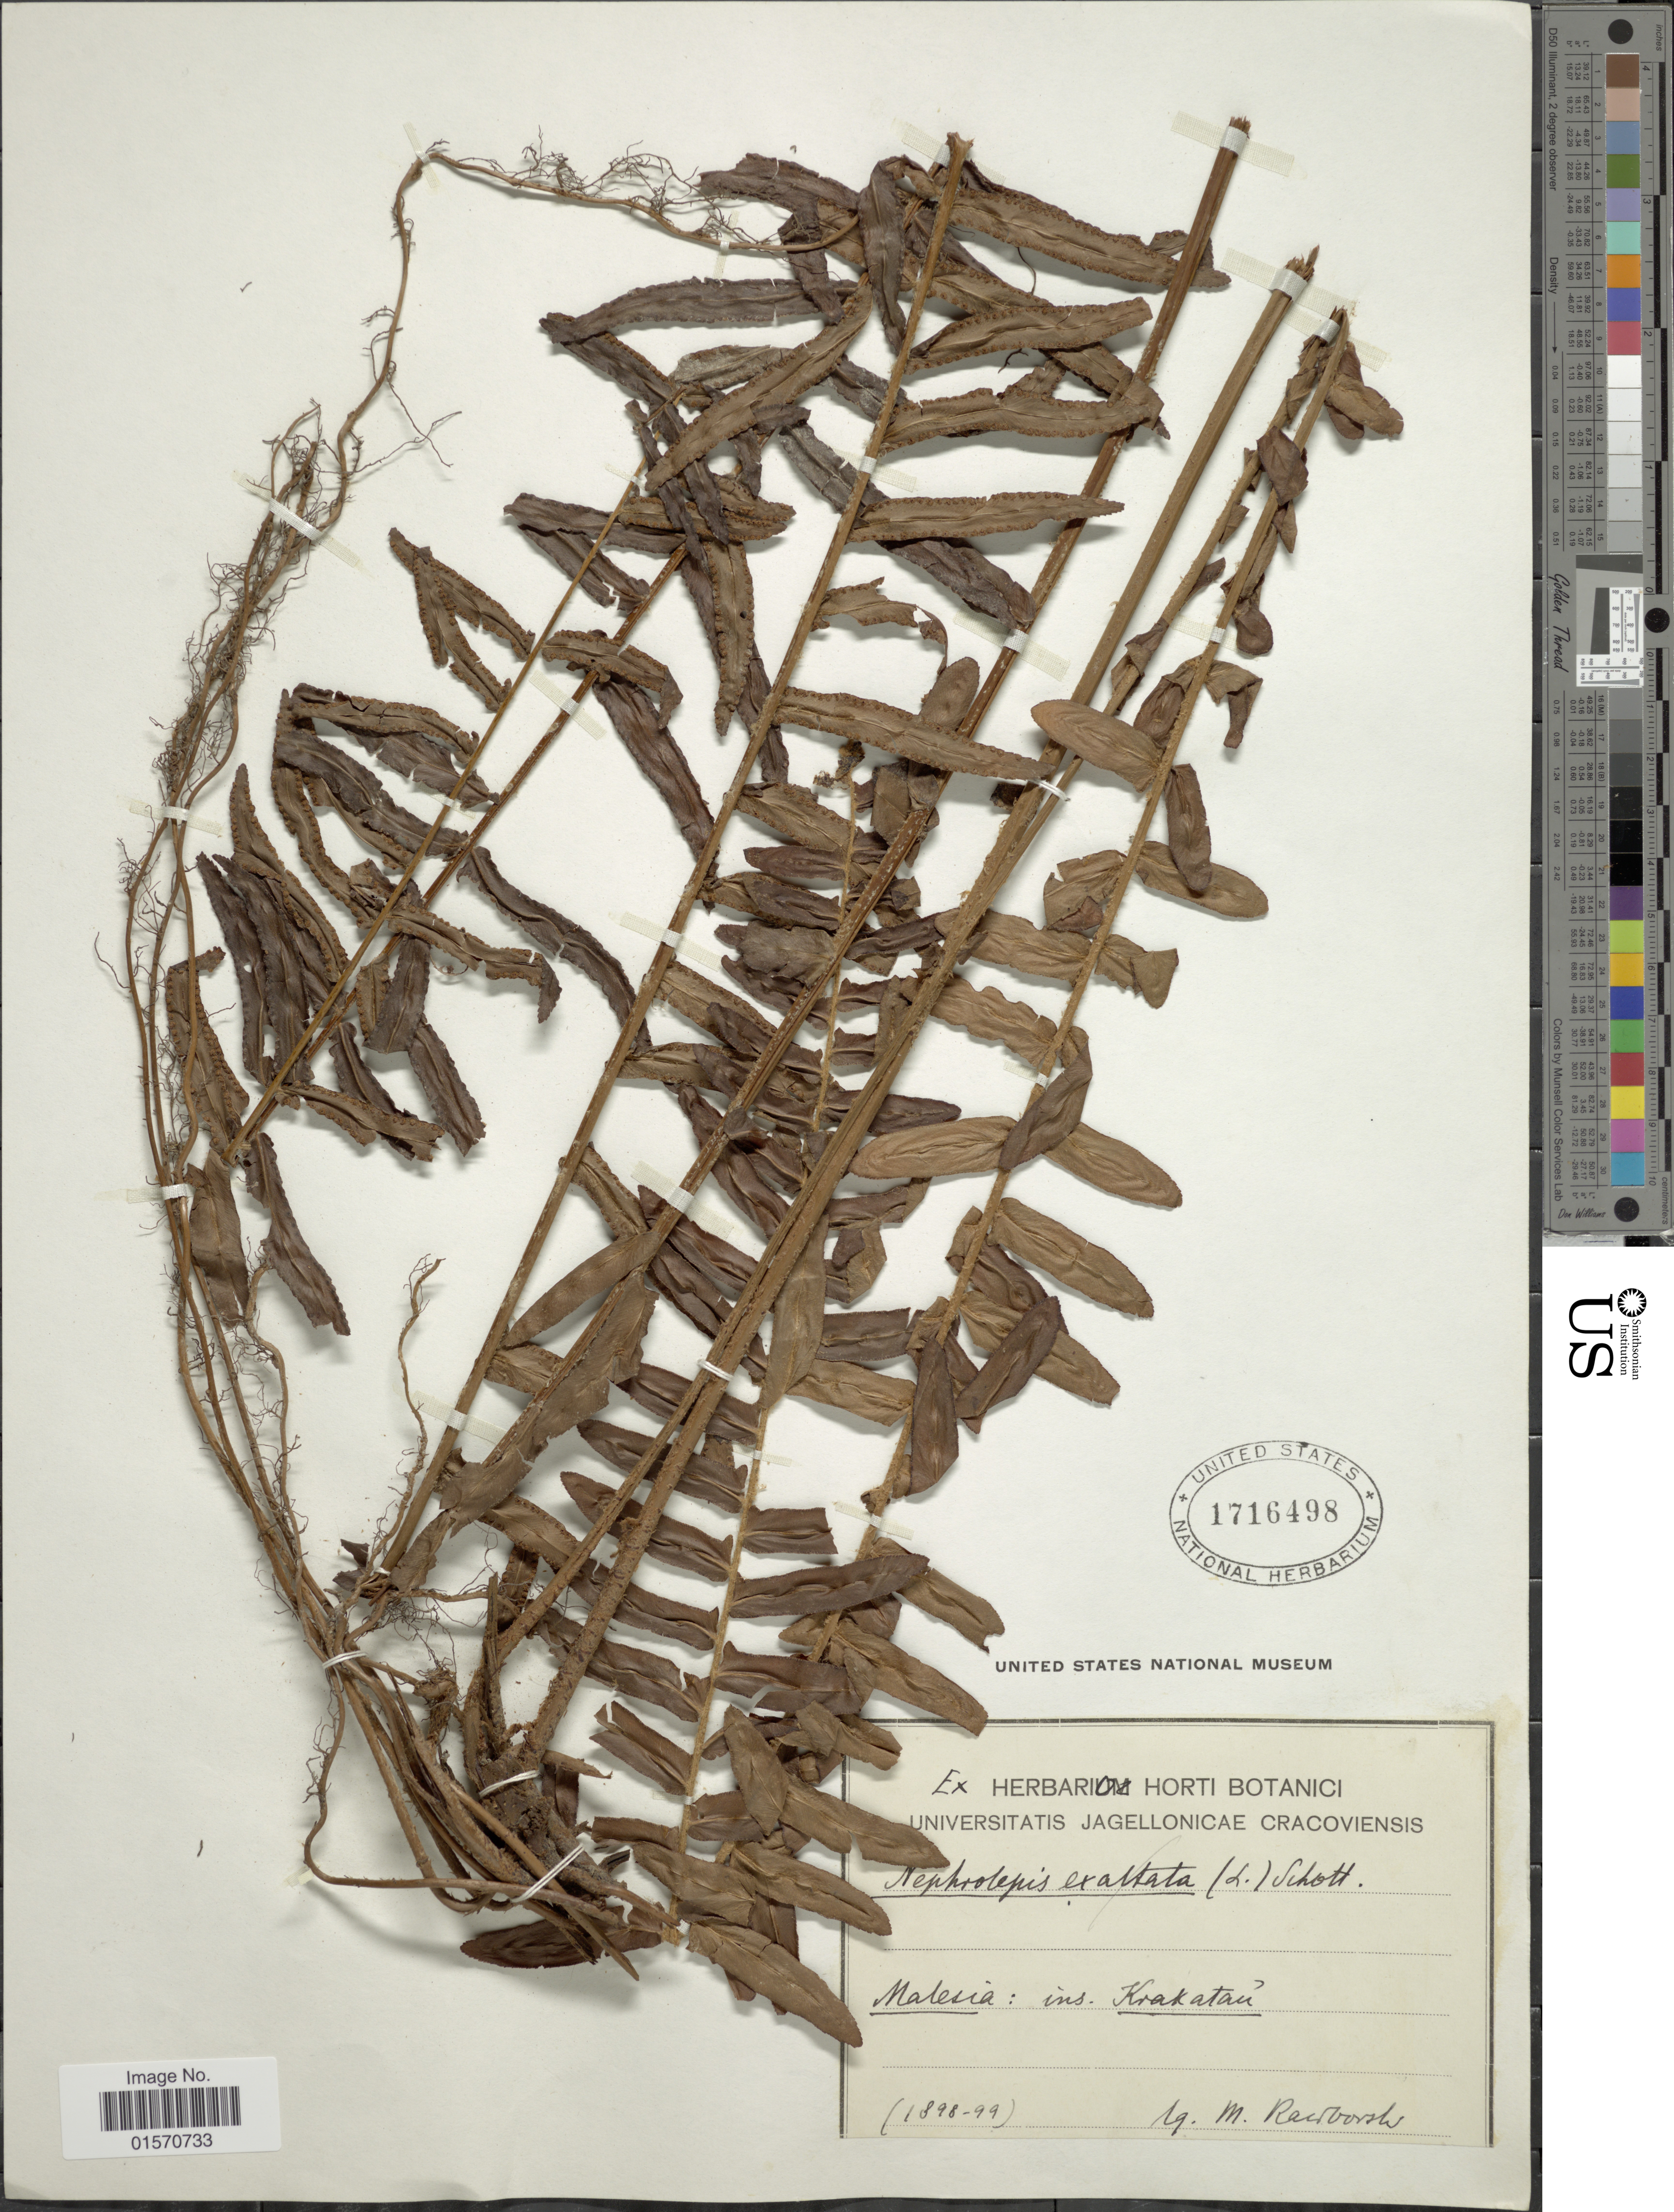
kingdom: Plantae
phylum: Tracheophyta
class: Polypodiopsida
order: Polypodiales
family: Nephrolepidaceae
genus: Nephrolepis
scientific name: Nephrolepis sp.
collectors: M. Raciborski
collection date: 1898/1899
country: Malaysia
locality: Malesia: ins. Krakatau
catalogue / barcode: US 1716498